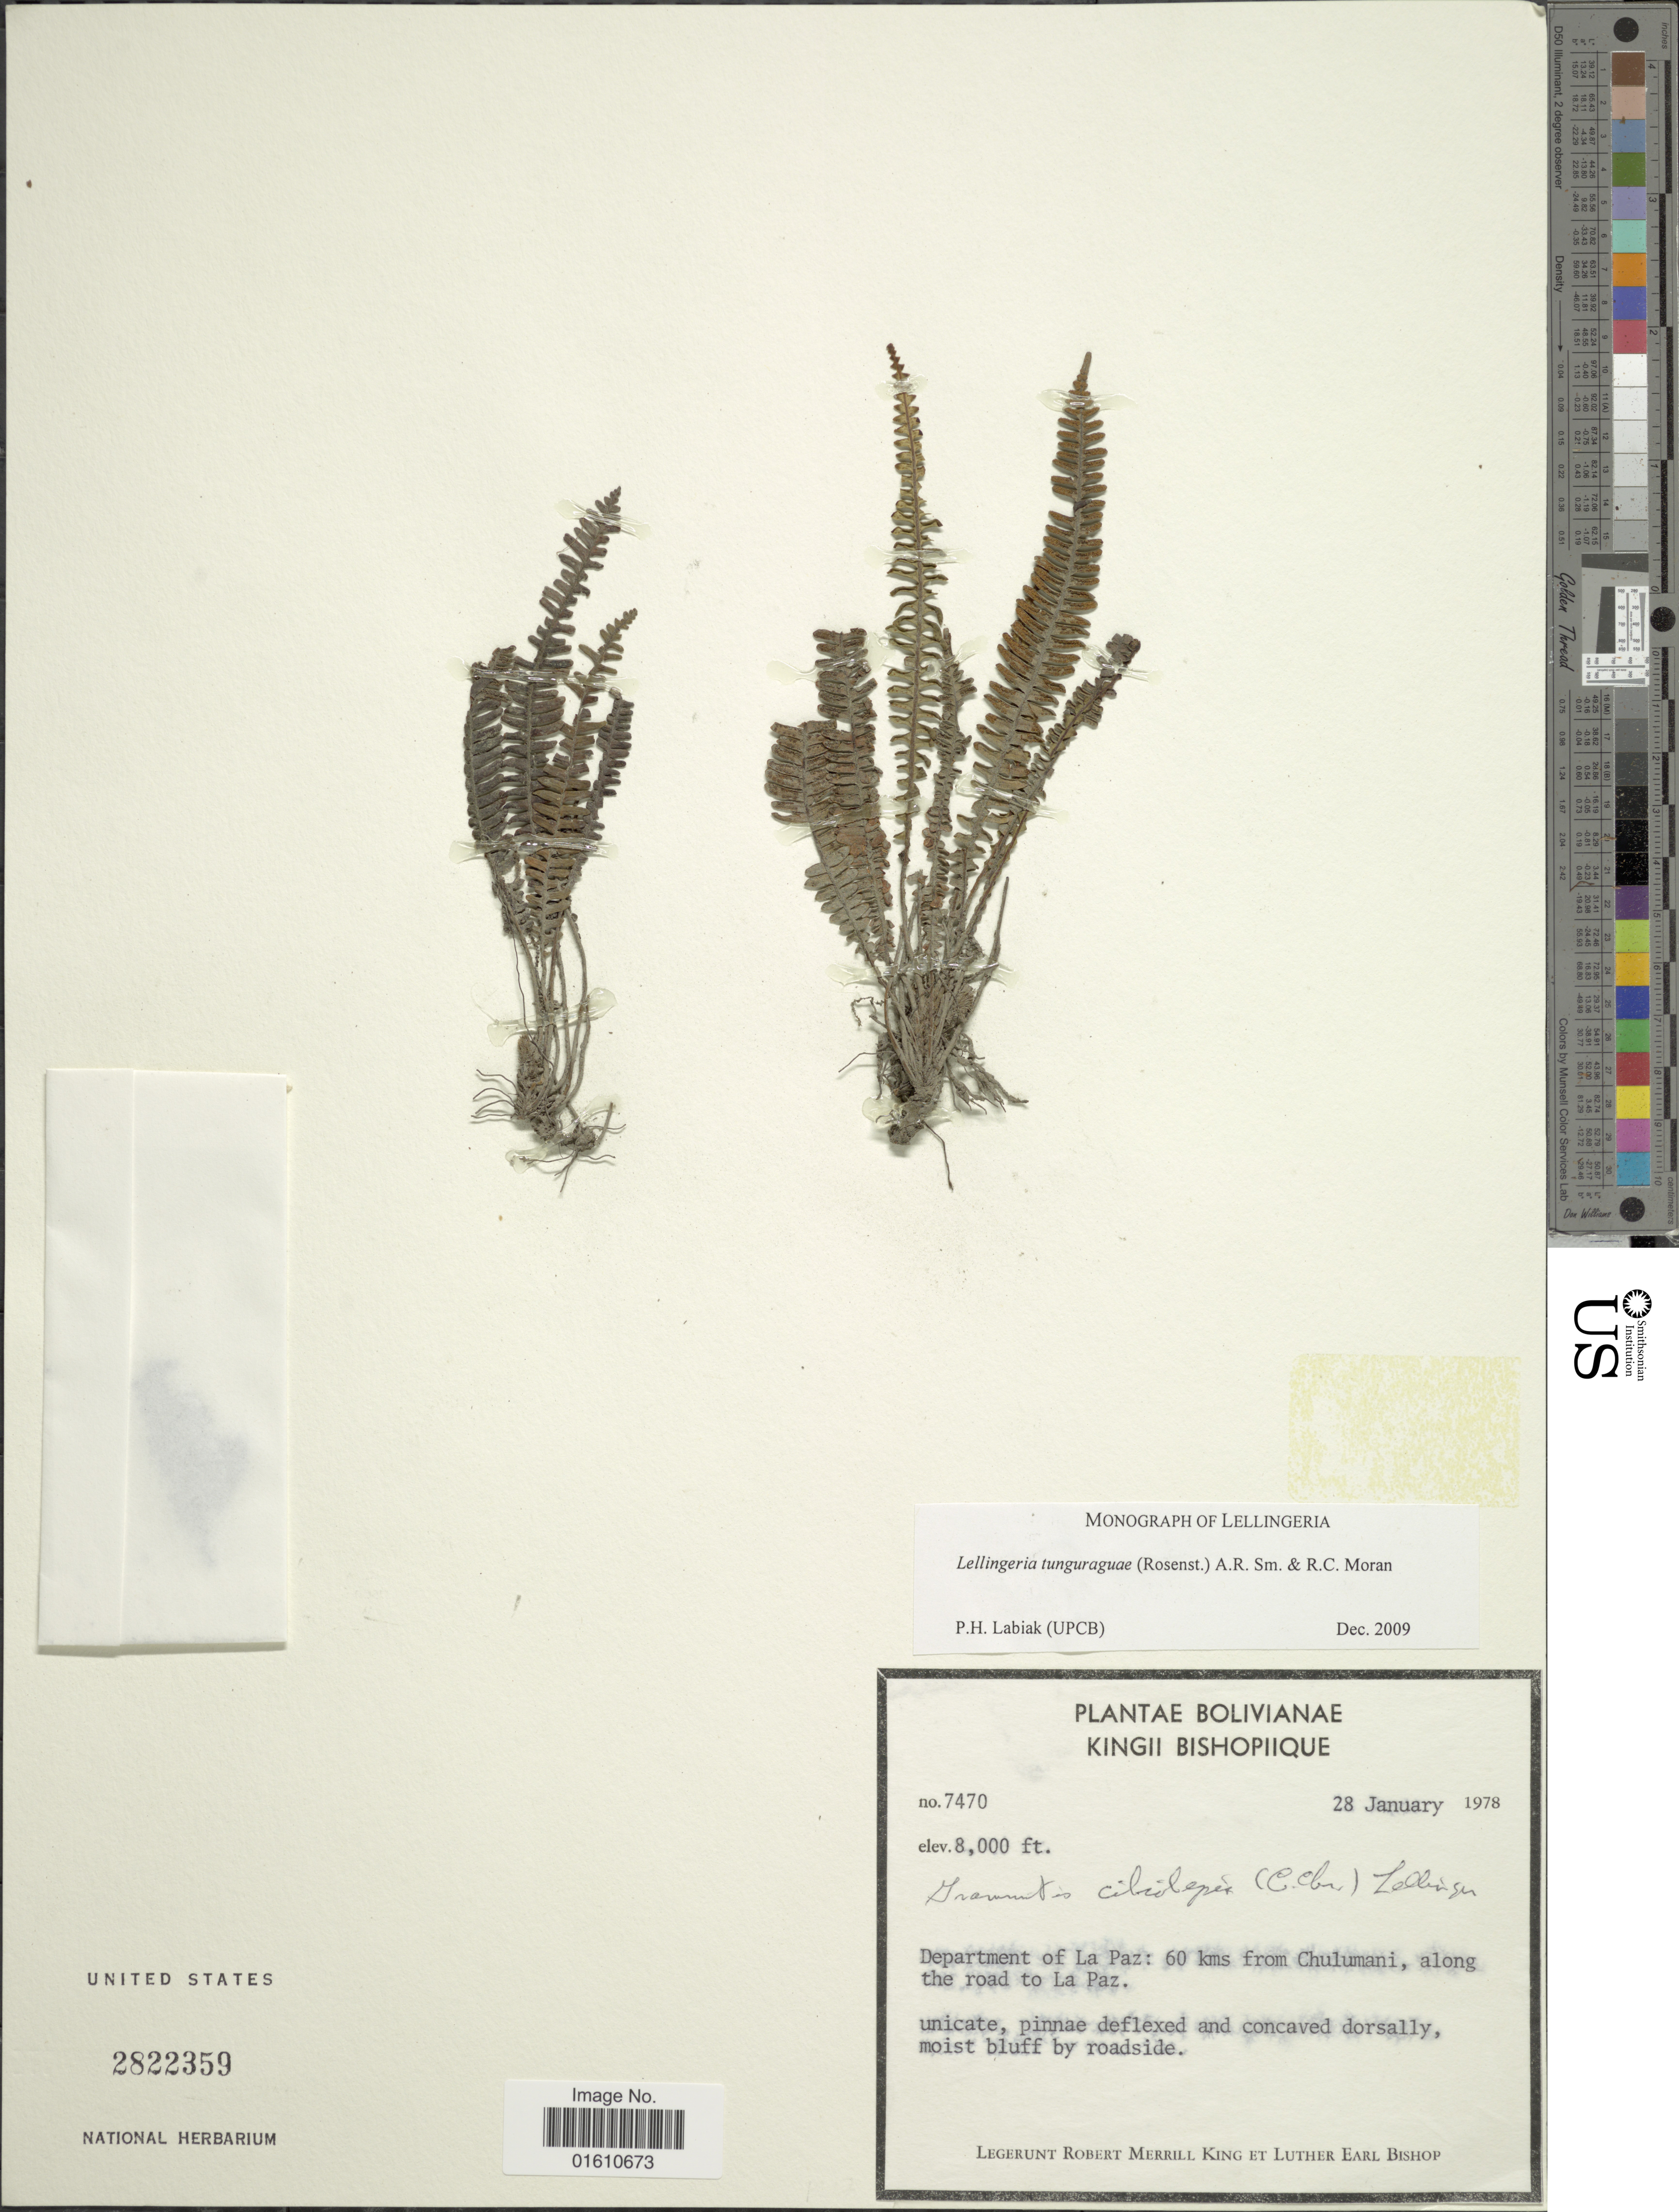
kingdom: Plantae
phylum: Tracheophyta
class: Polypodiopsida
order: Polypodiales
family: Polypodiaceae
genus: Lellingeria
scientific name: Lellingeria tunguraguae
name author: (Rosenst.) A.R. Sm. & R.C. Moran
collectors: L. R. M. King & L. E. Bishop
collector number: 7470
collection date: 1978-01-28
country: Bolivia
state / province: La Paz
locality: Department of La Paz: 60 kms from Chulumani, along the road to La Paz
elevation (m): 2438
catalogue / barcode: US 2822359